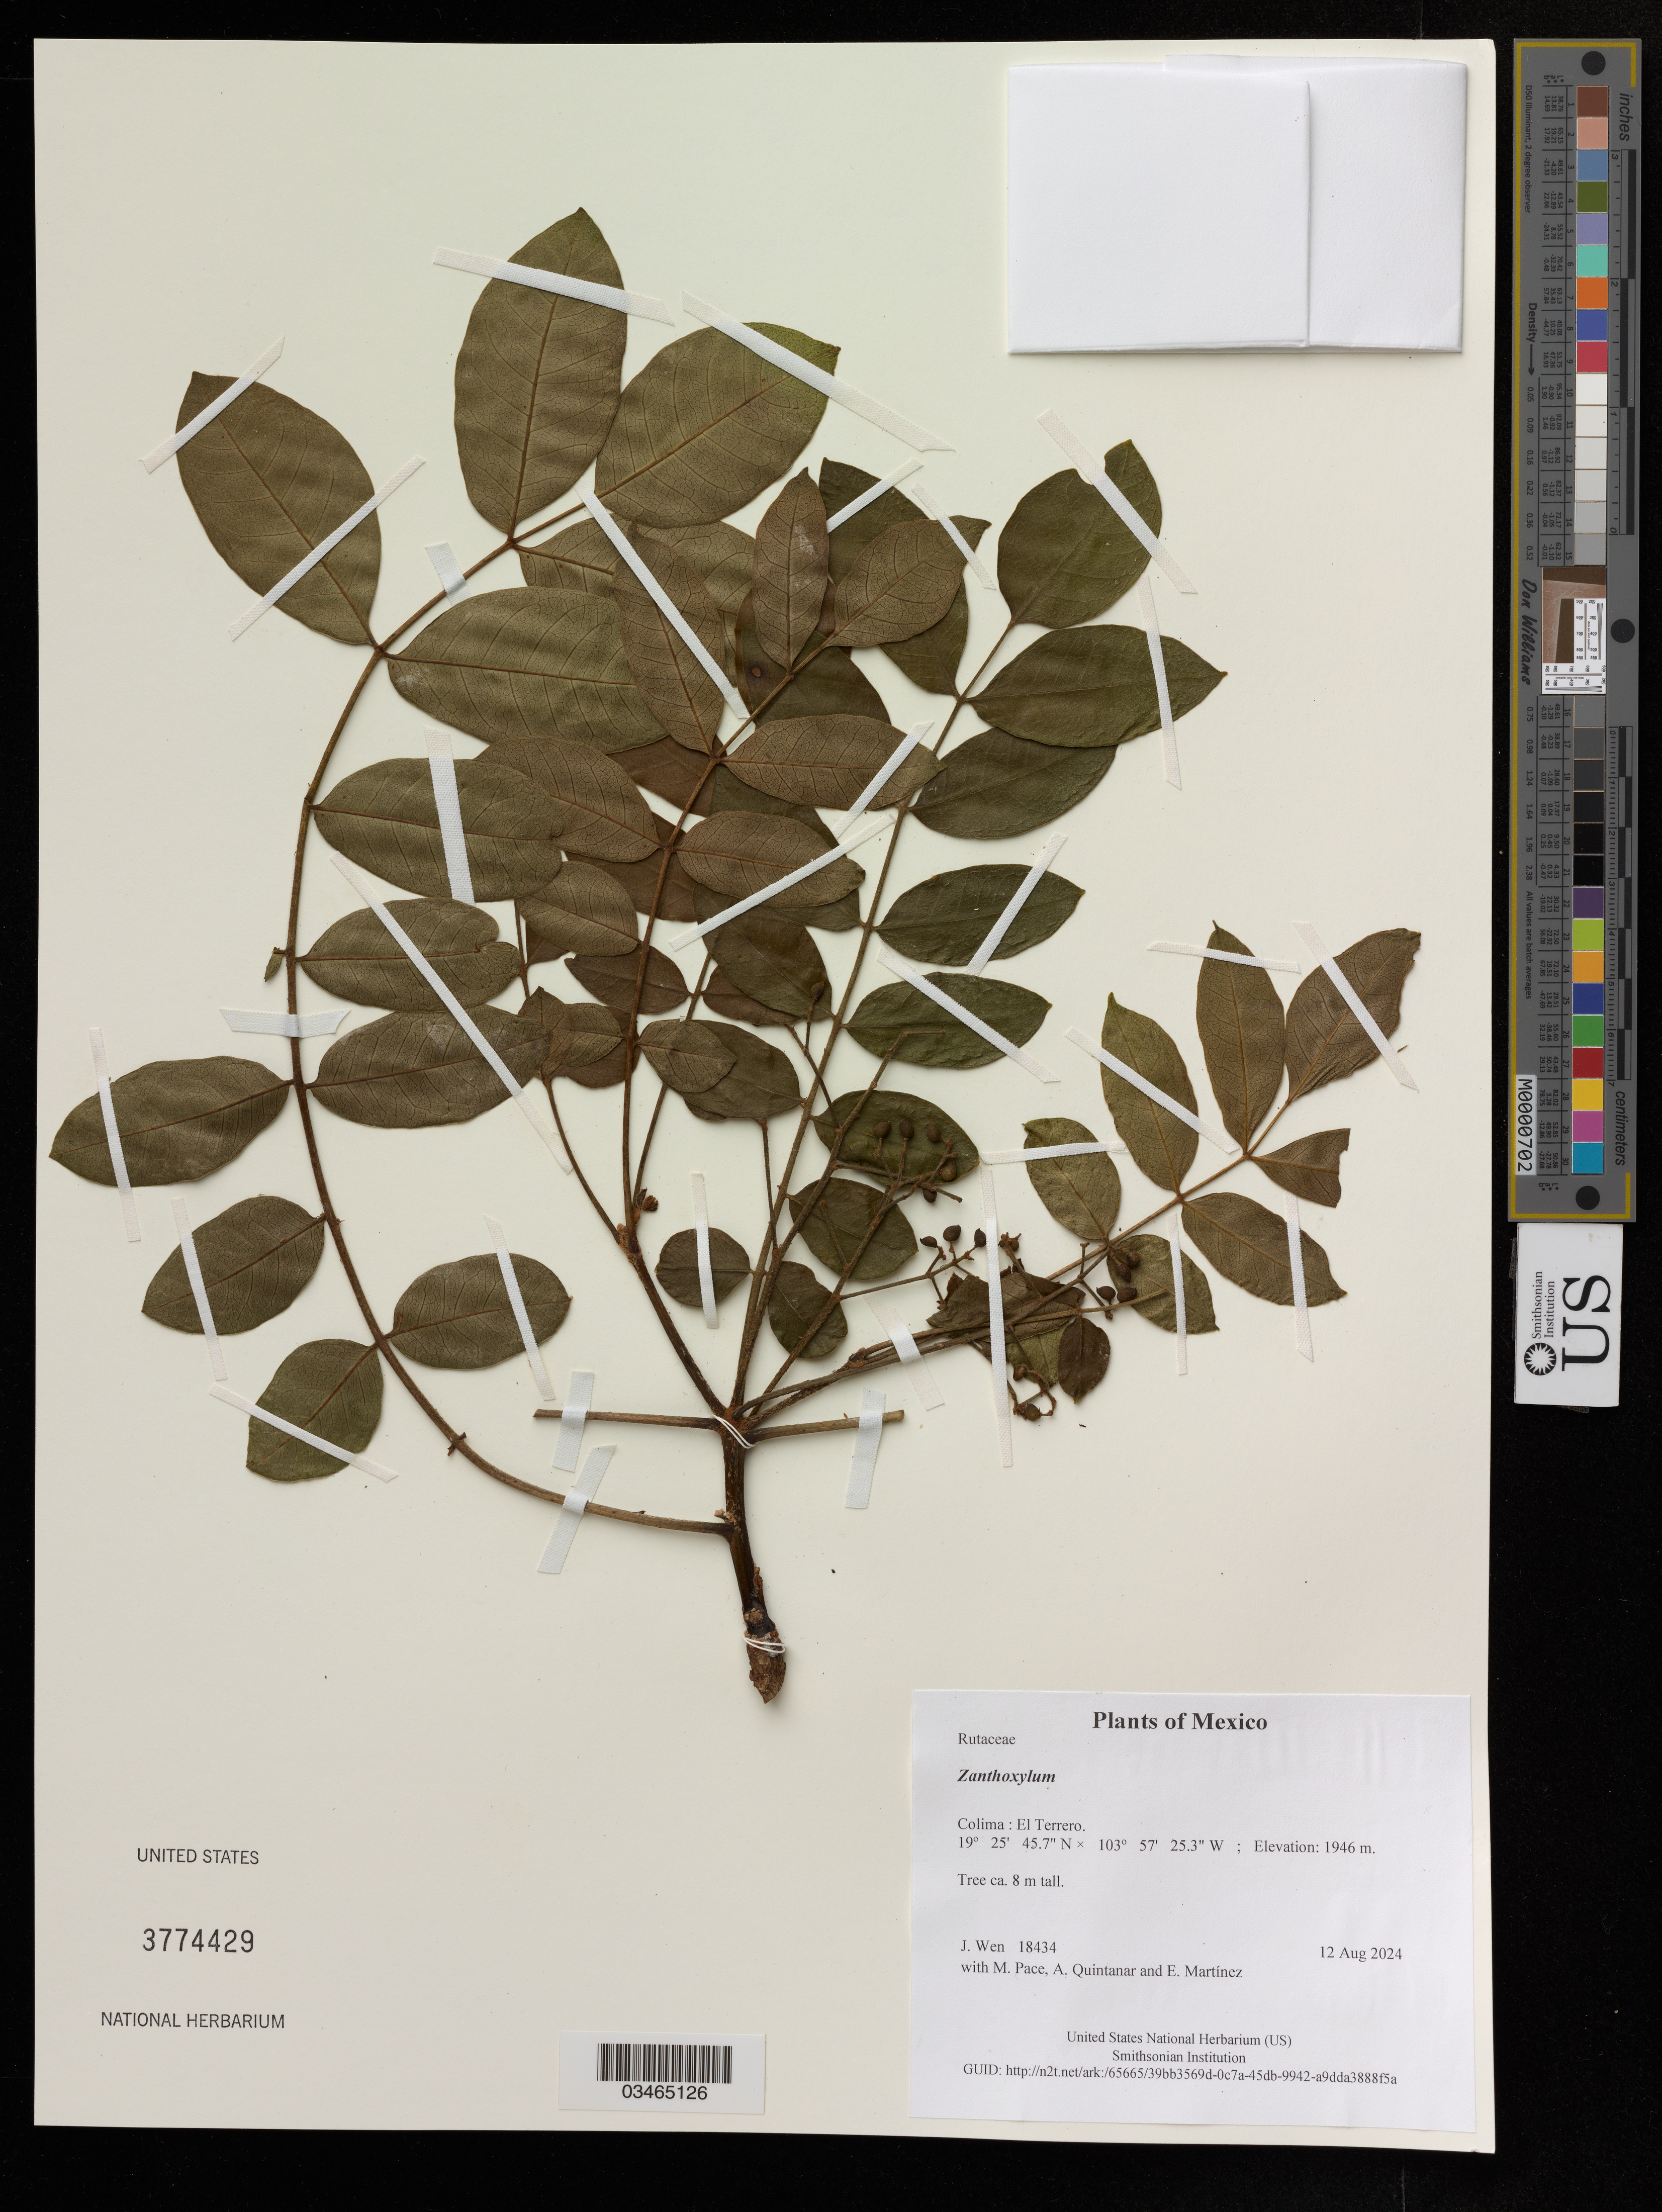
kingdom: Plantae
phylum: Tracheophyta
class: Magnoliopsida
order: Sapindales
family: Rutaceae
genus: Zanthoxylum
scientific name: Zanthoxylum sp.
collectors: J. Wen, M. Pace, A. Quintanar & E. Martínez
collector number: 18434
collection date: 2024-08-12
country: Mexico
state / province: Colima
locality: El Terrero.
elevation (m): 1946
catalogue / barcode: US 3774429